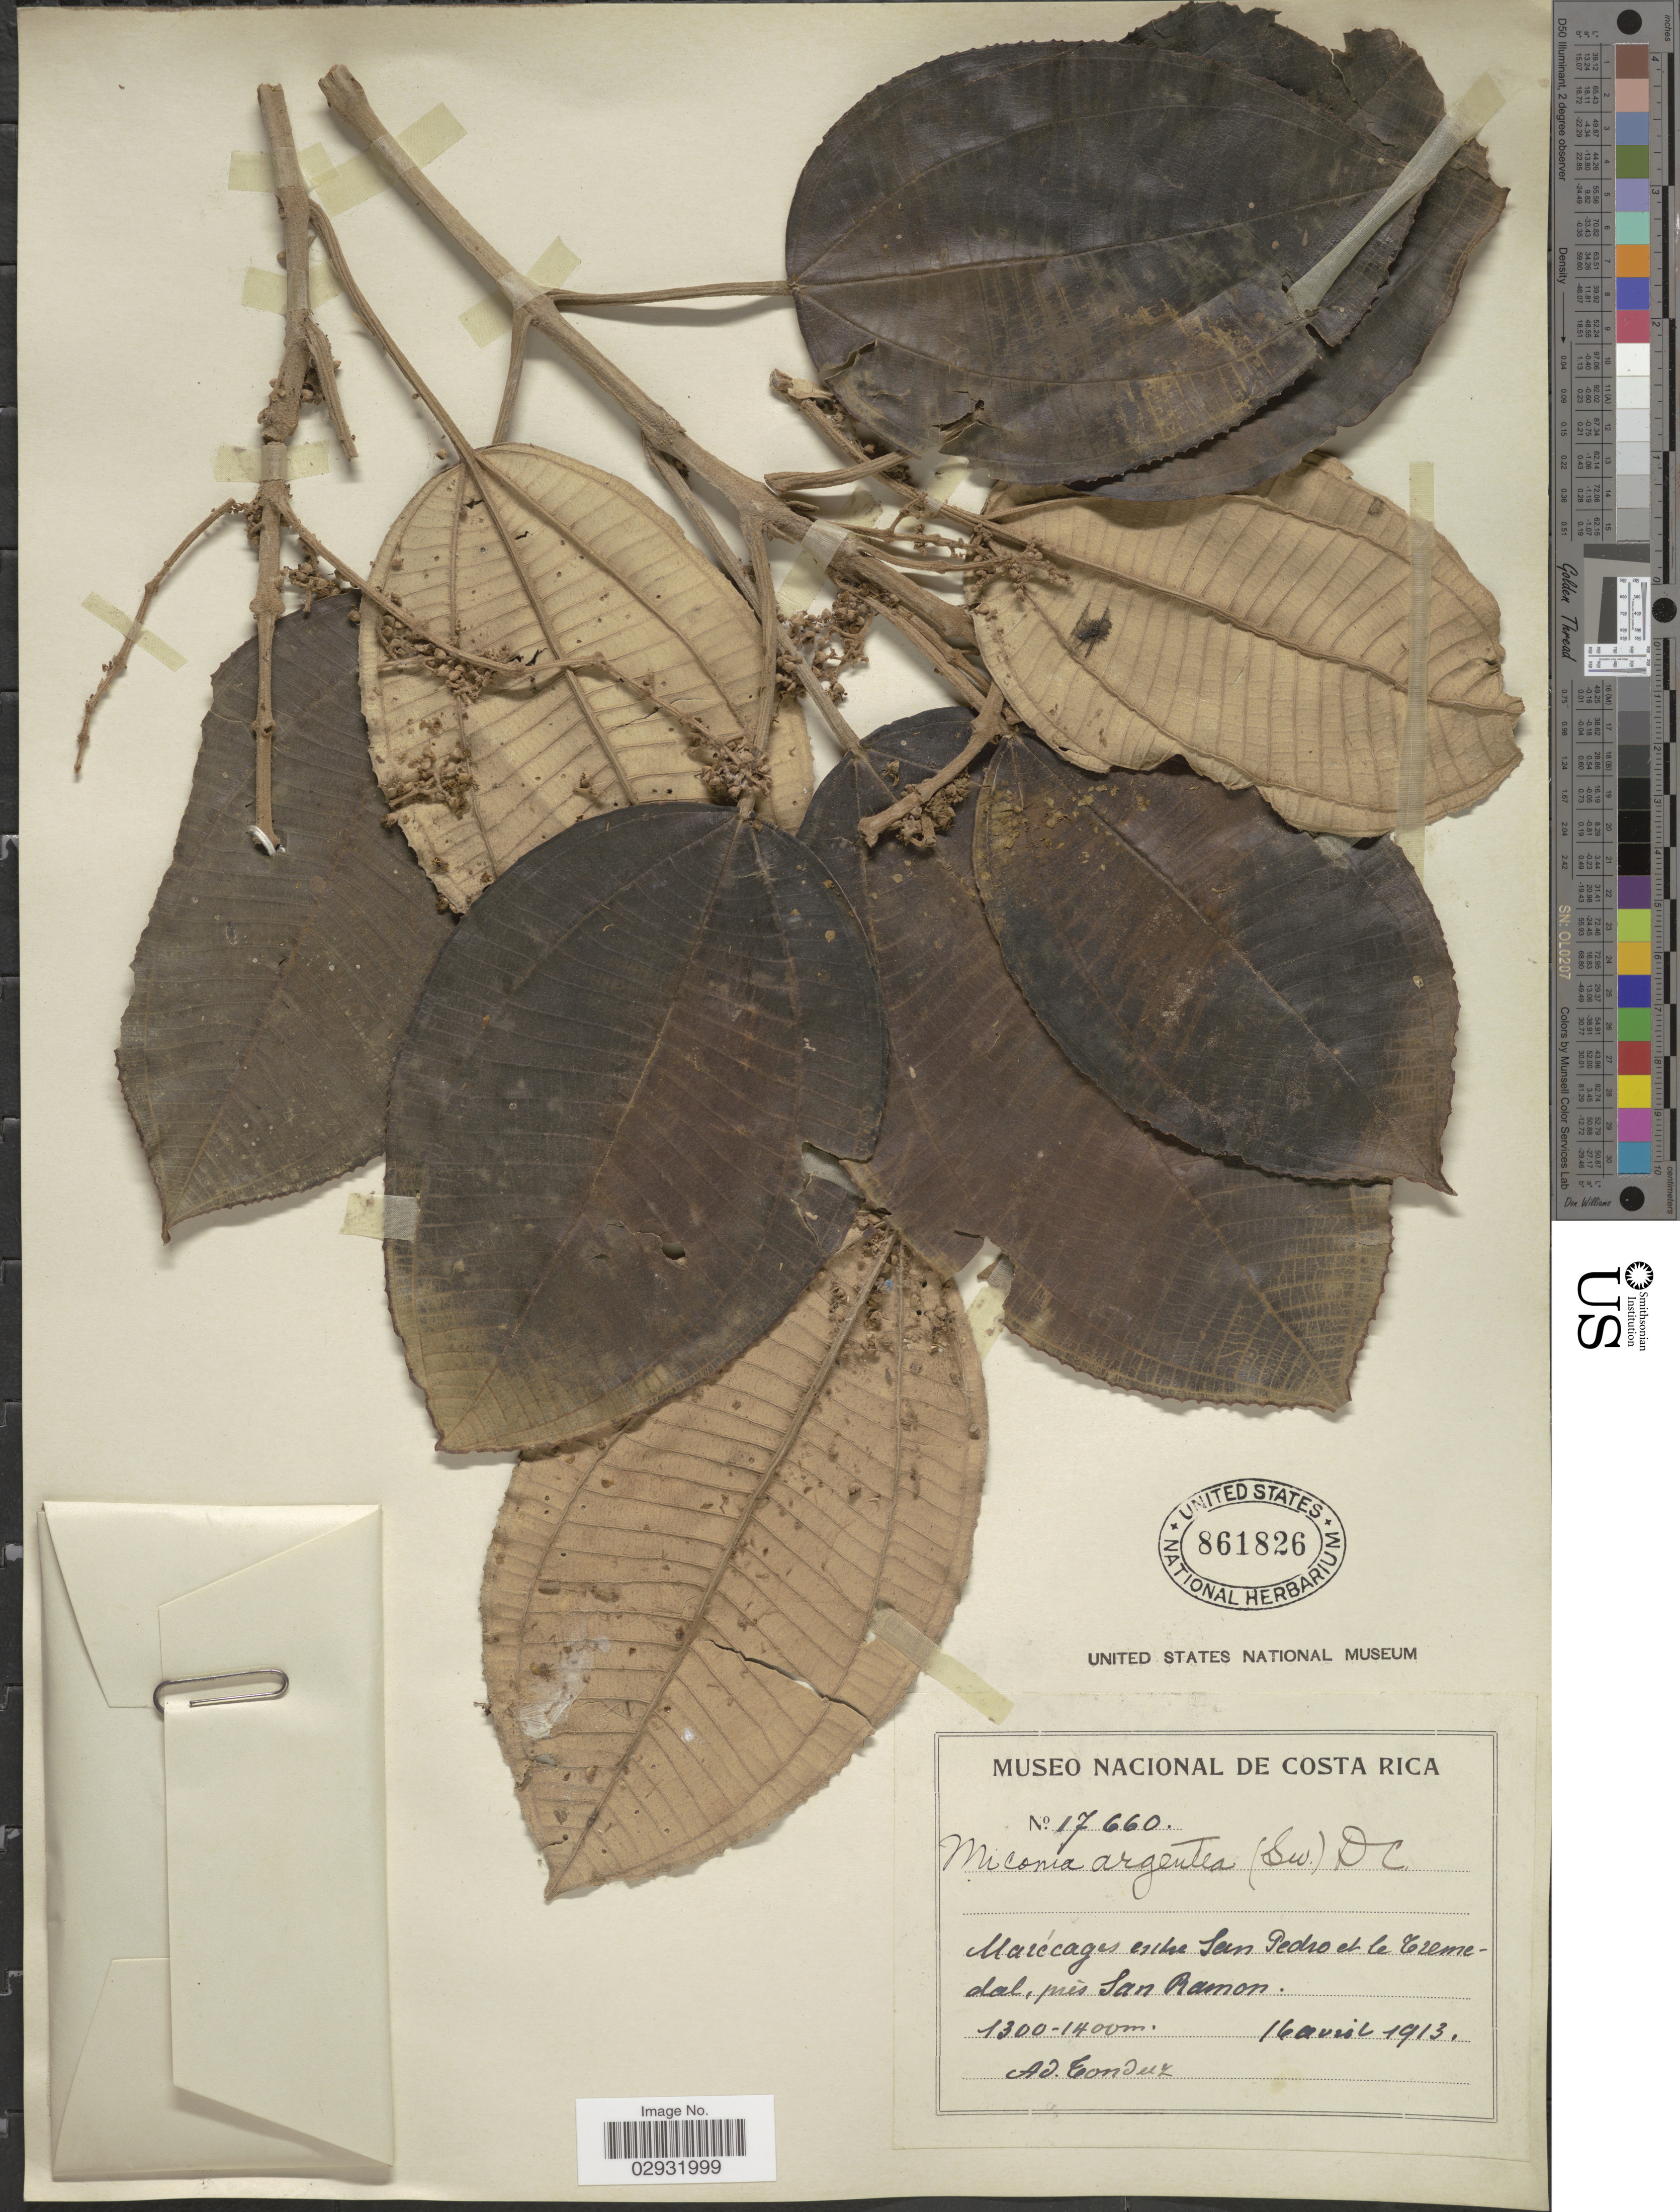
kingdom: Plantae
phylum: Tracheophyta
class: Magnoliopsida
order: Myrtales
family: Melastomataceae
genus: Miconia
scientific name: Miconia argentea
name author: (Sw.) DC.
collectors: A. Tonduz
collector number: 17660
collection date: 1913-04-16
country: Costa Rica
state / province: Alajuela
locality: Marécages entre San Pedro et le Tremedal, près San Ramon.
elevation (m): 1300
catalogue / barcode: US 861826